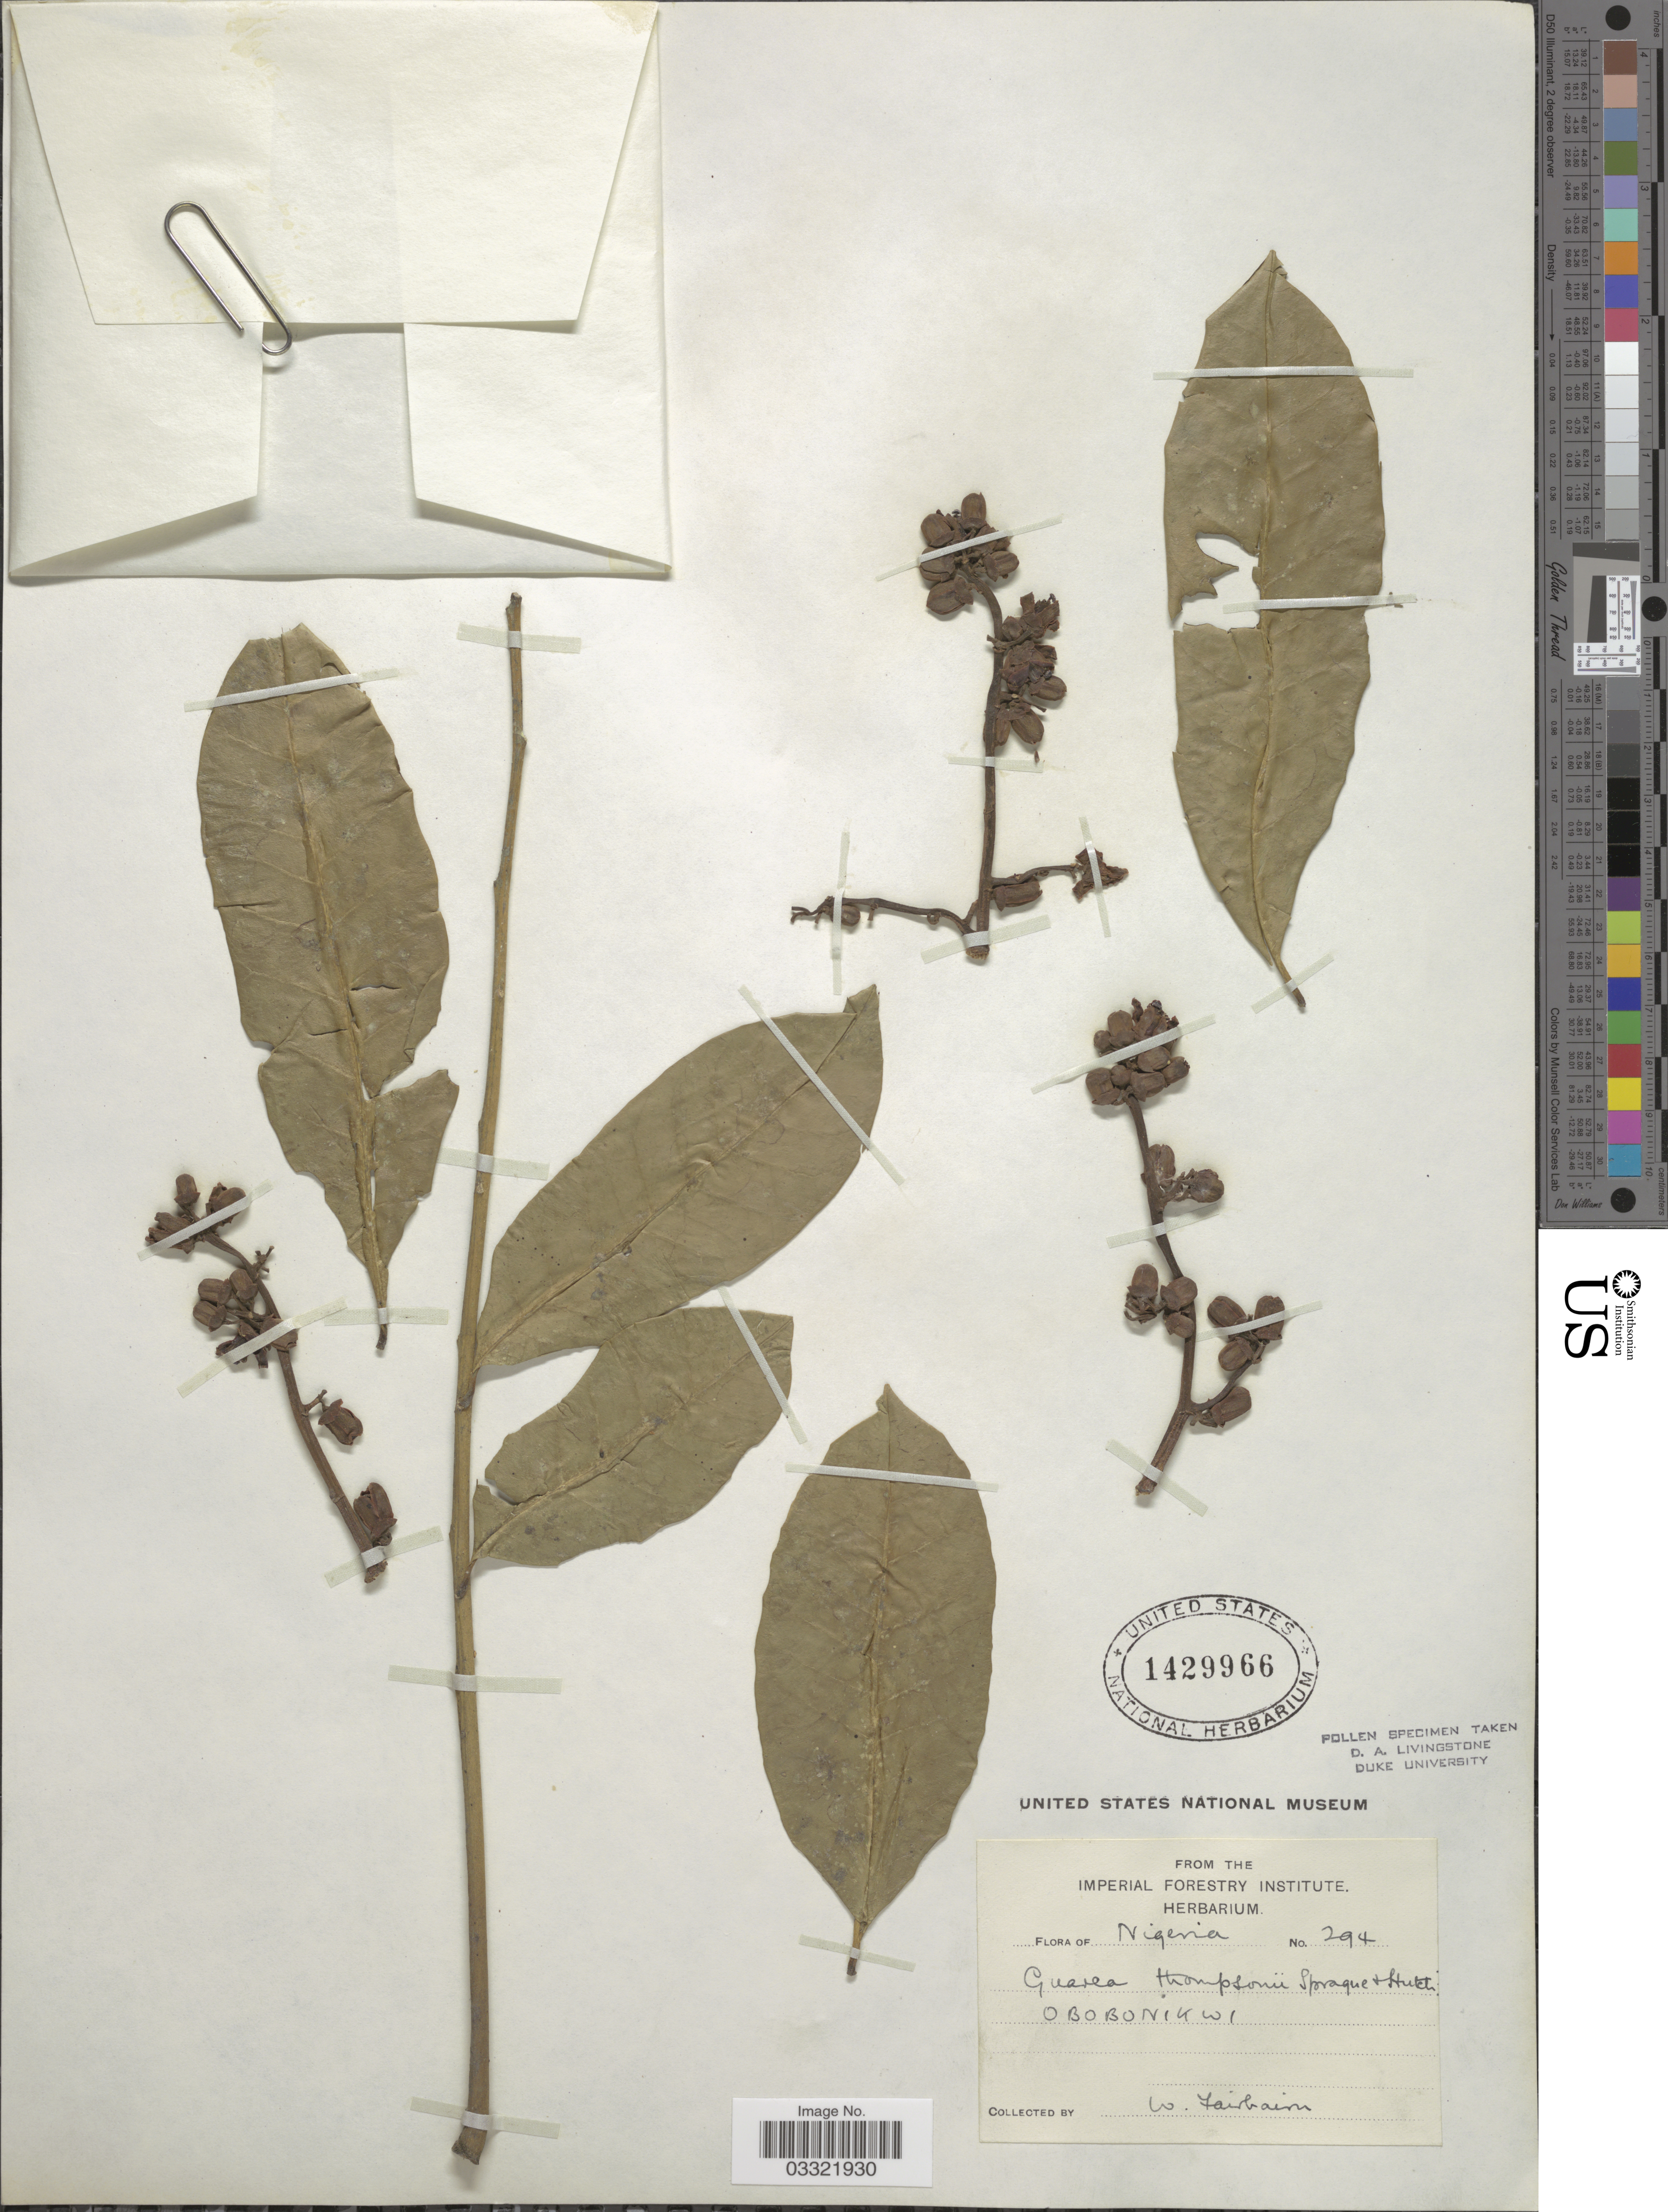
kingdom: Plantae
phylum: Tracheophyta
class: Magnoliopsida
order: Sapindales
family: Meliaceae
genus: Leplaea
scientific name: Leplaea thompsonii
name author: (Sprague & Hutch.) Koenen & J.J. de Wilde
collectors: W. Fairbarn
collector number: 294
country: Nigeria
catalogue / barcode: US 1429966